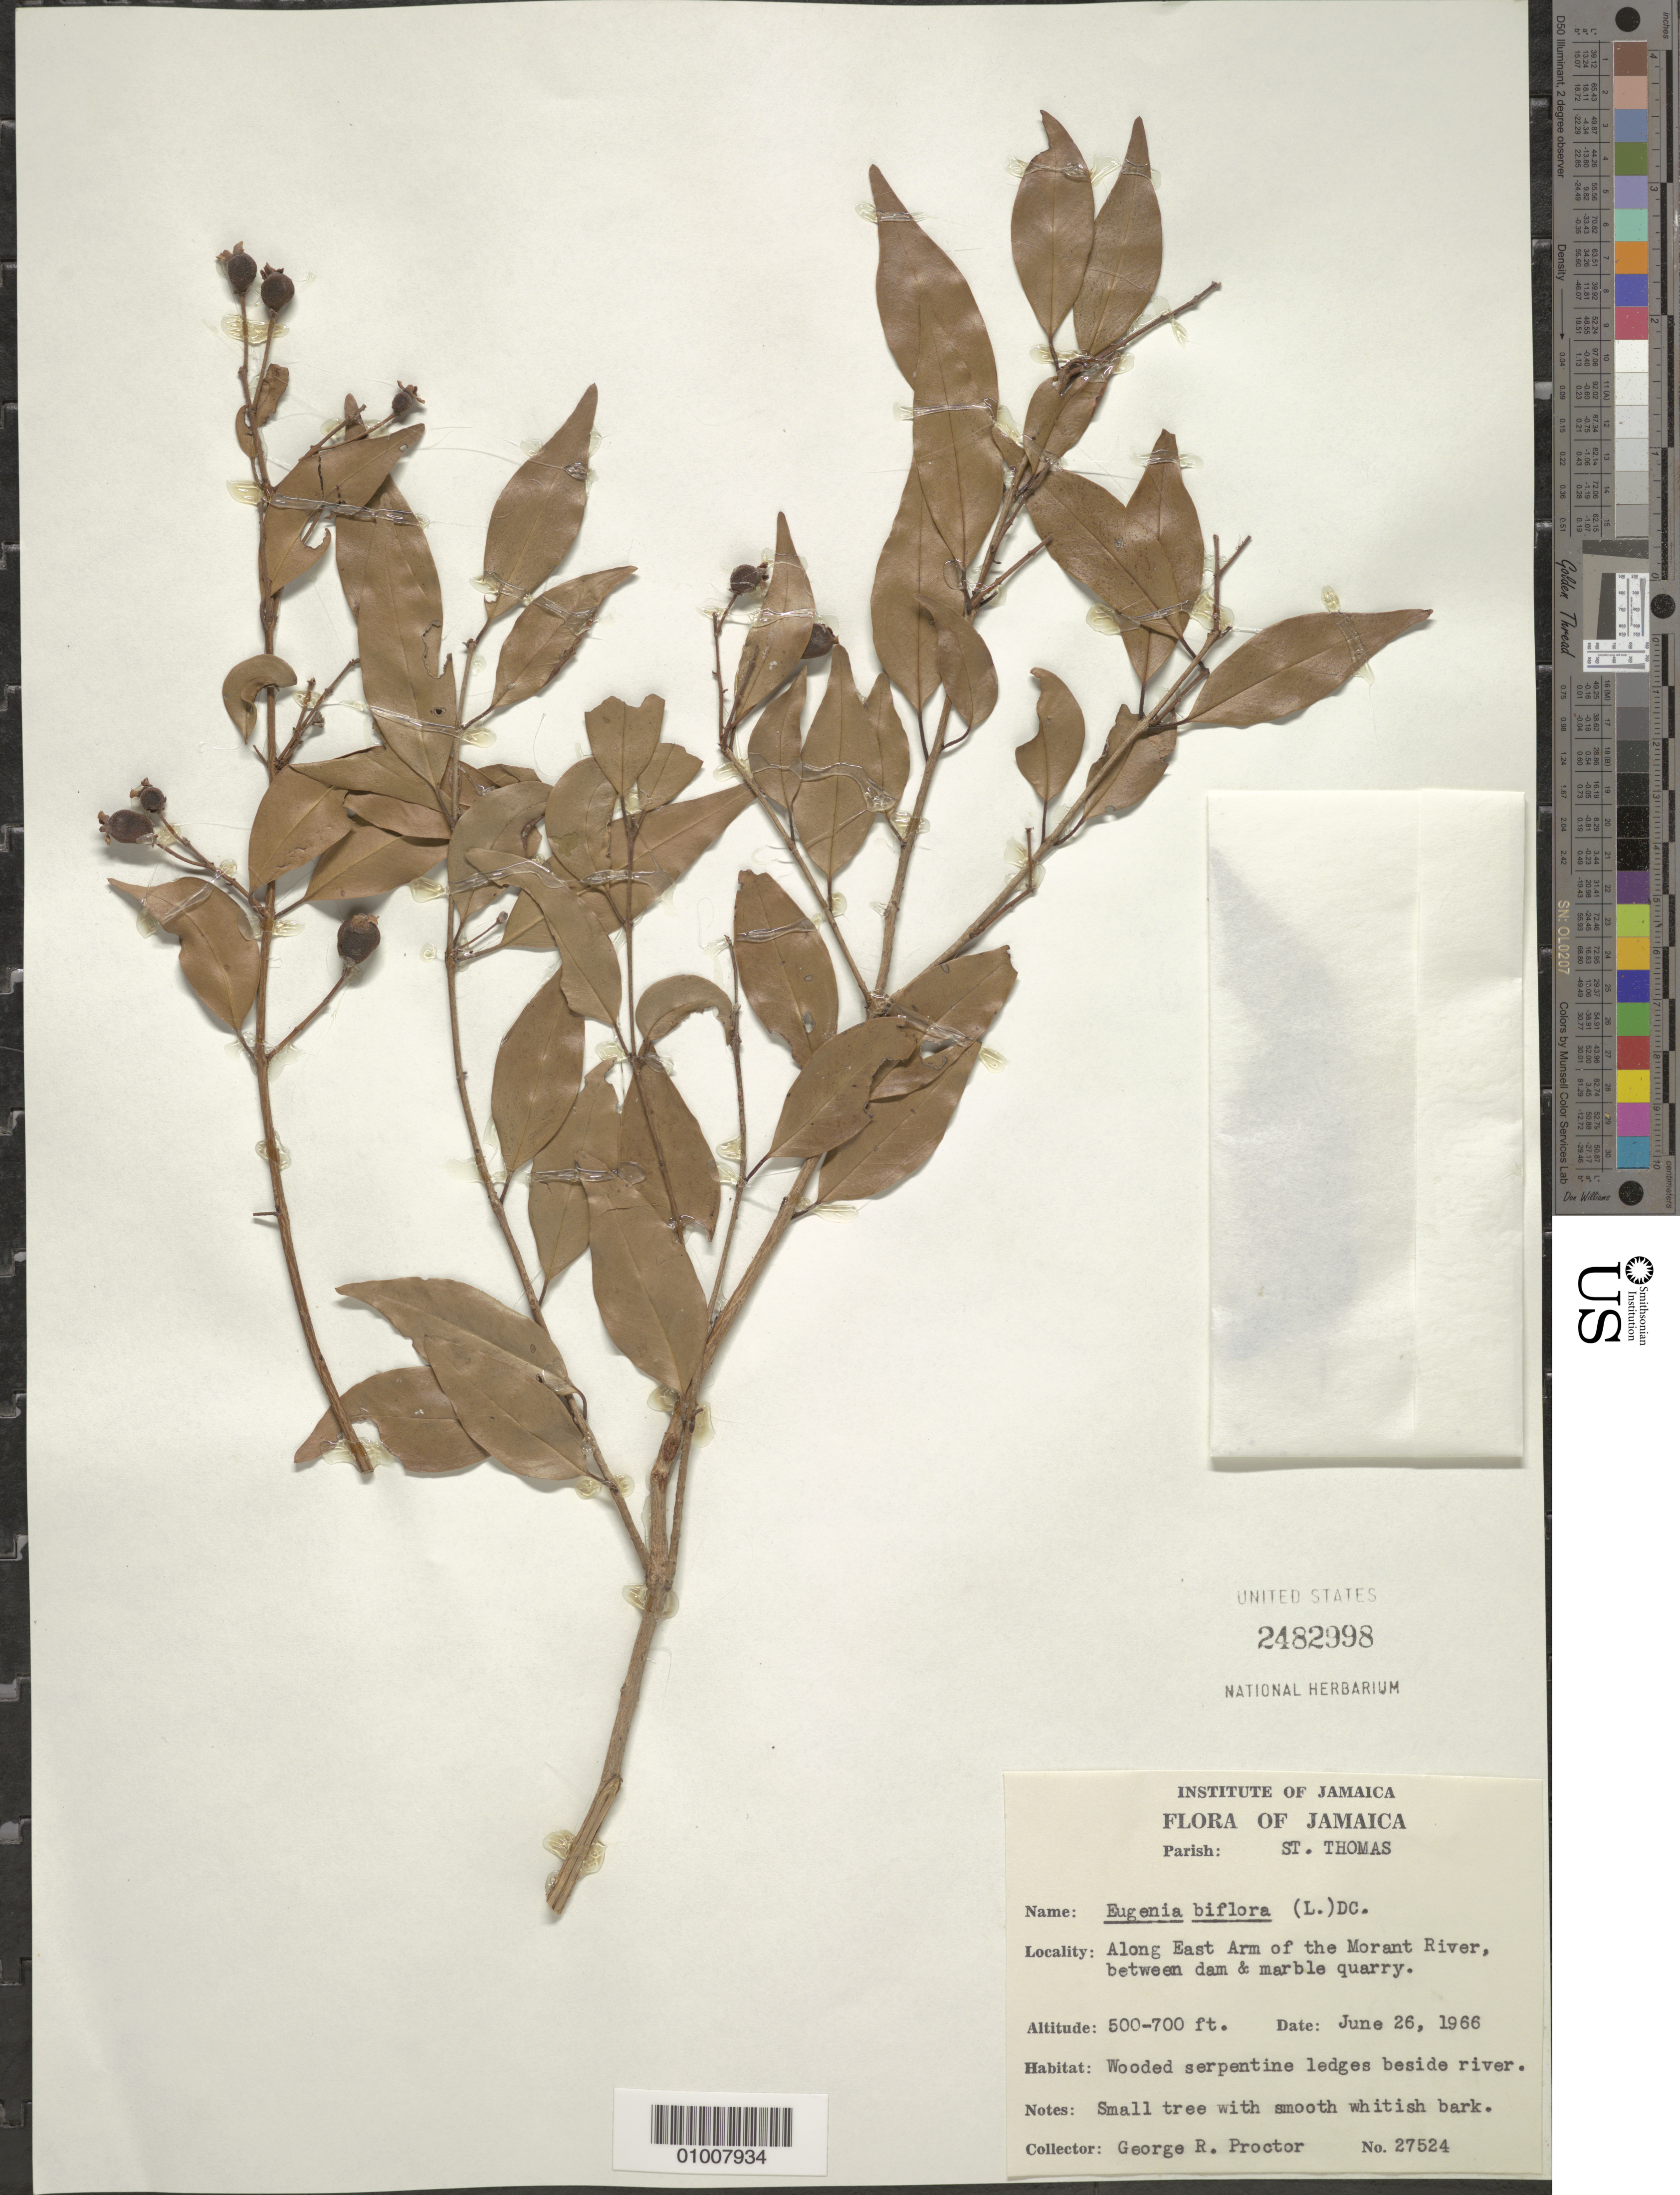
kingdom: Plantae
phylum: Tracheophyta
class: Magnoliopsida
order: Myrtales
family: Myrtaceae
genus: Eugenia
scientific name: Eugenia biflora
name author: (L.) DC.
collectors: G. R. Proctor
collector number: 27524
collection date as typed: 26 Jun 1966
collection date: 1966-06-26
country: Jamaica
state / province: Saint Thomas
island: Jamaica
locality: Along East Arm of the Morant River, between dam and marble quarry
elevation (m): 152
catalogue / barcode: US 2482998